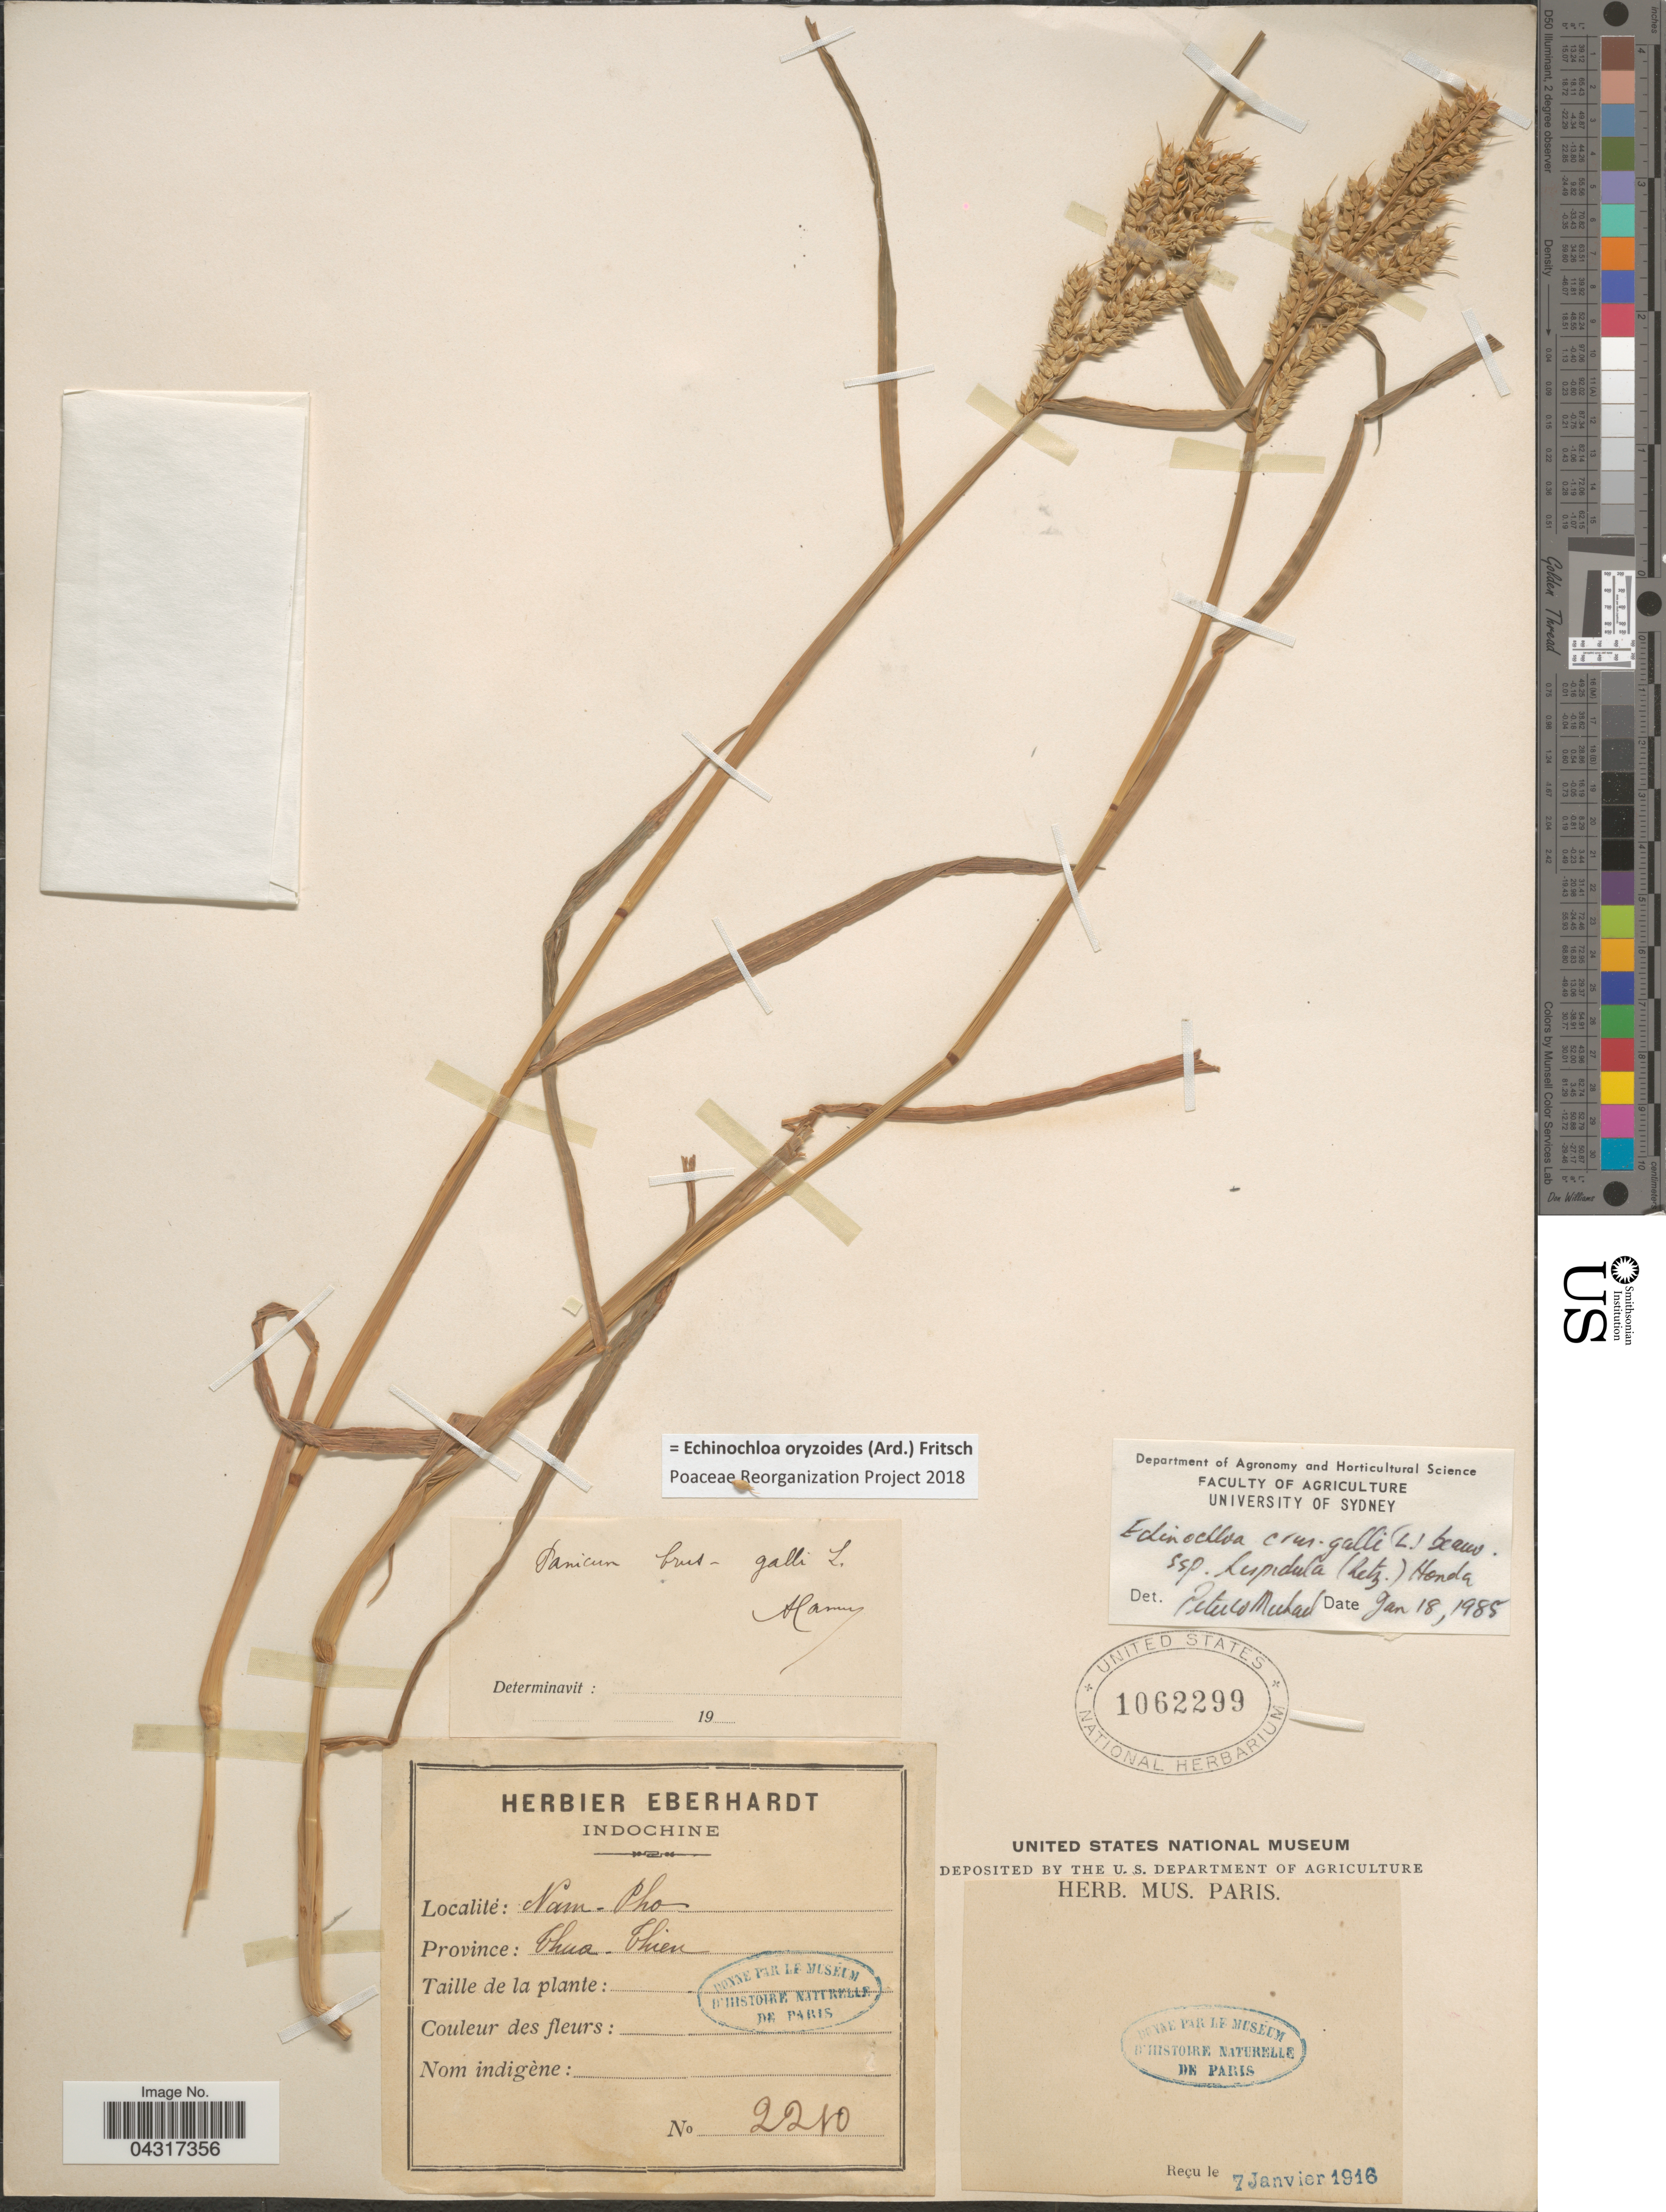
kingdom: Plantae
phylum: Tracheophyta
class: Liliopsida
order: Poales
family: Poaceae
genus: Echinochloa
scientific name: Echinochloa oryzoides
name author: (Ard.) Fritsch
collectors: Eberhardt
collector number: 2210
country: Vietnam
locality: Indochine. Nam-Pho. Thua-Thien.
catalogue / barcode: US 1062299